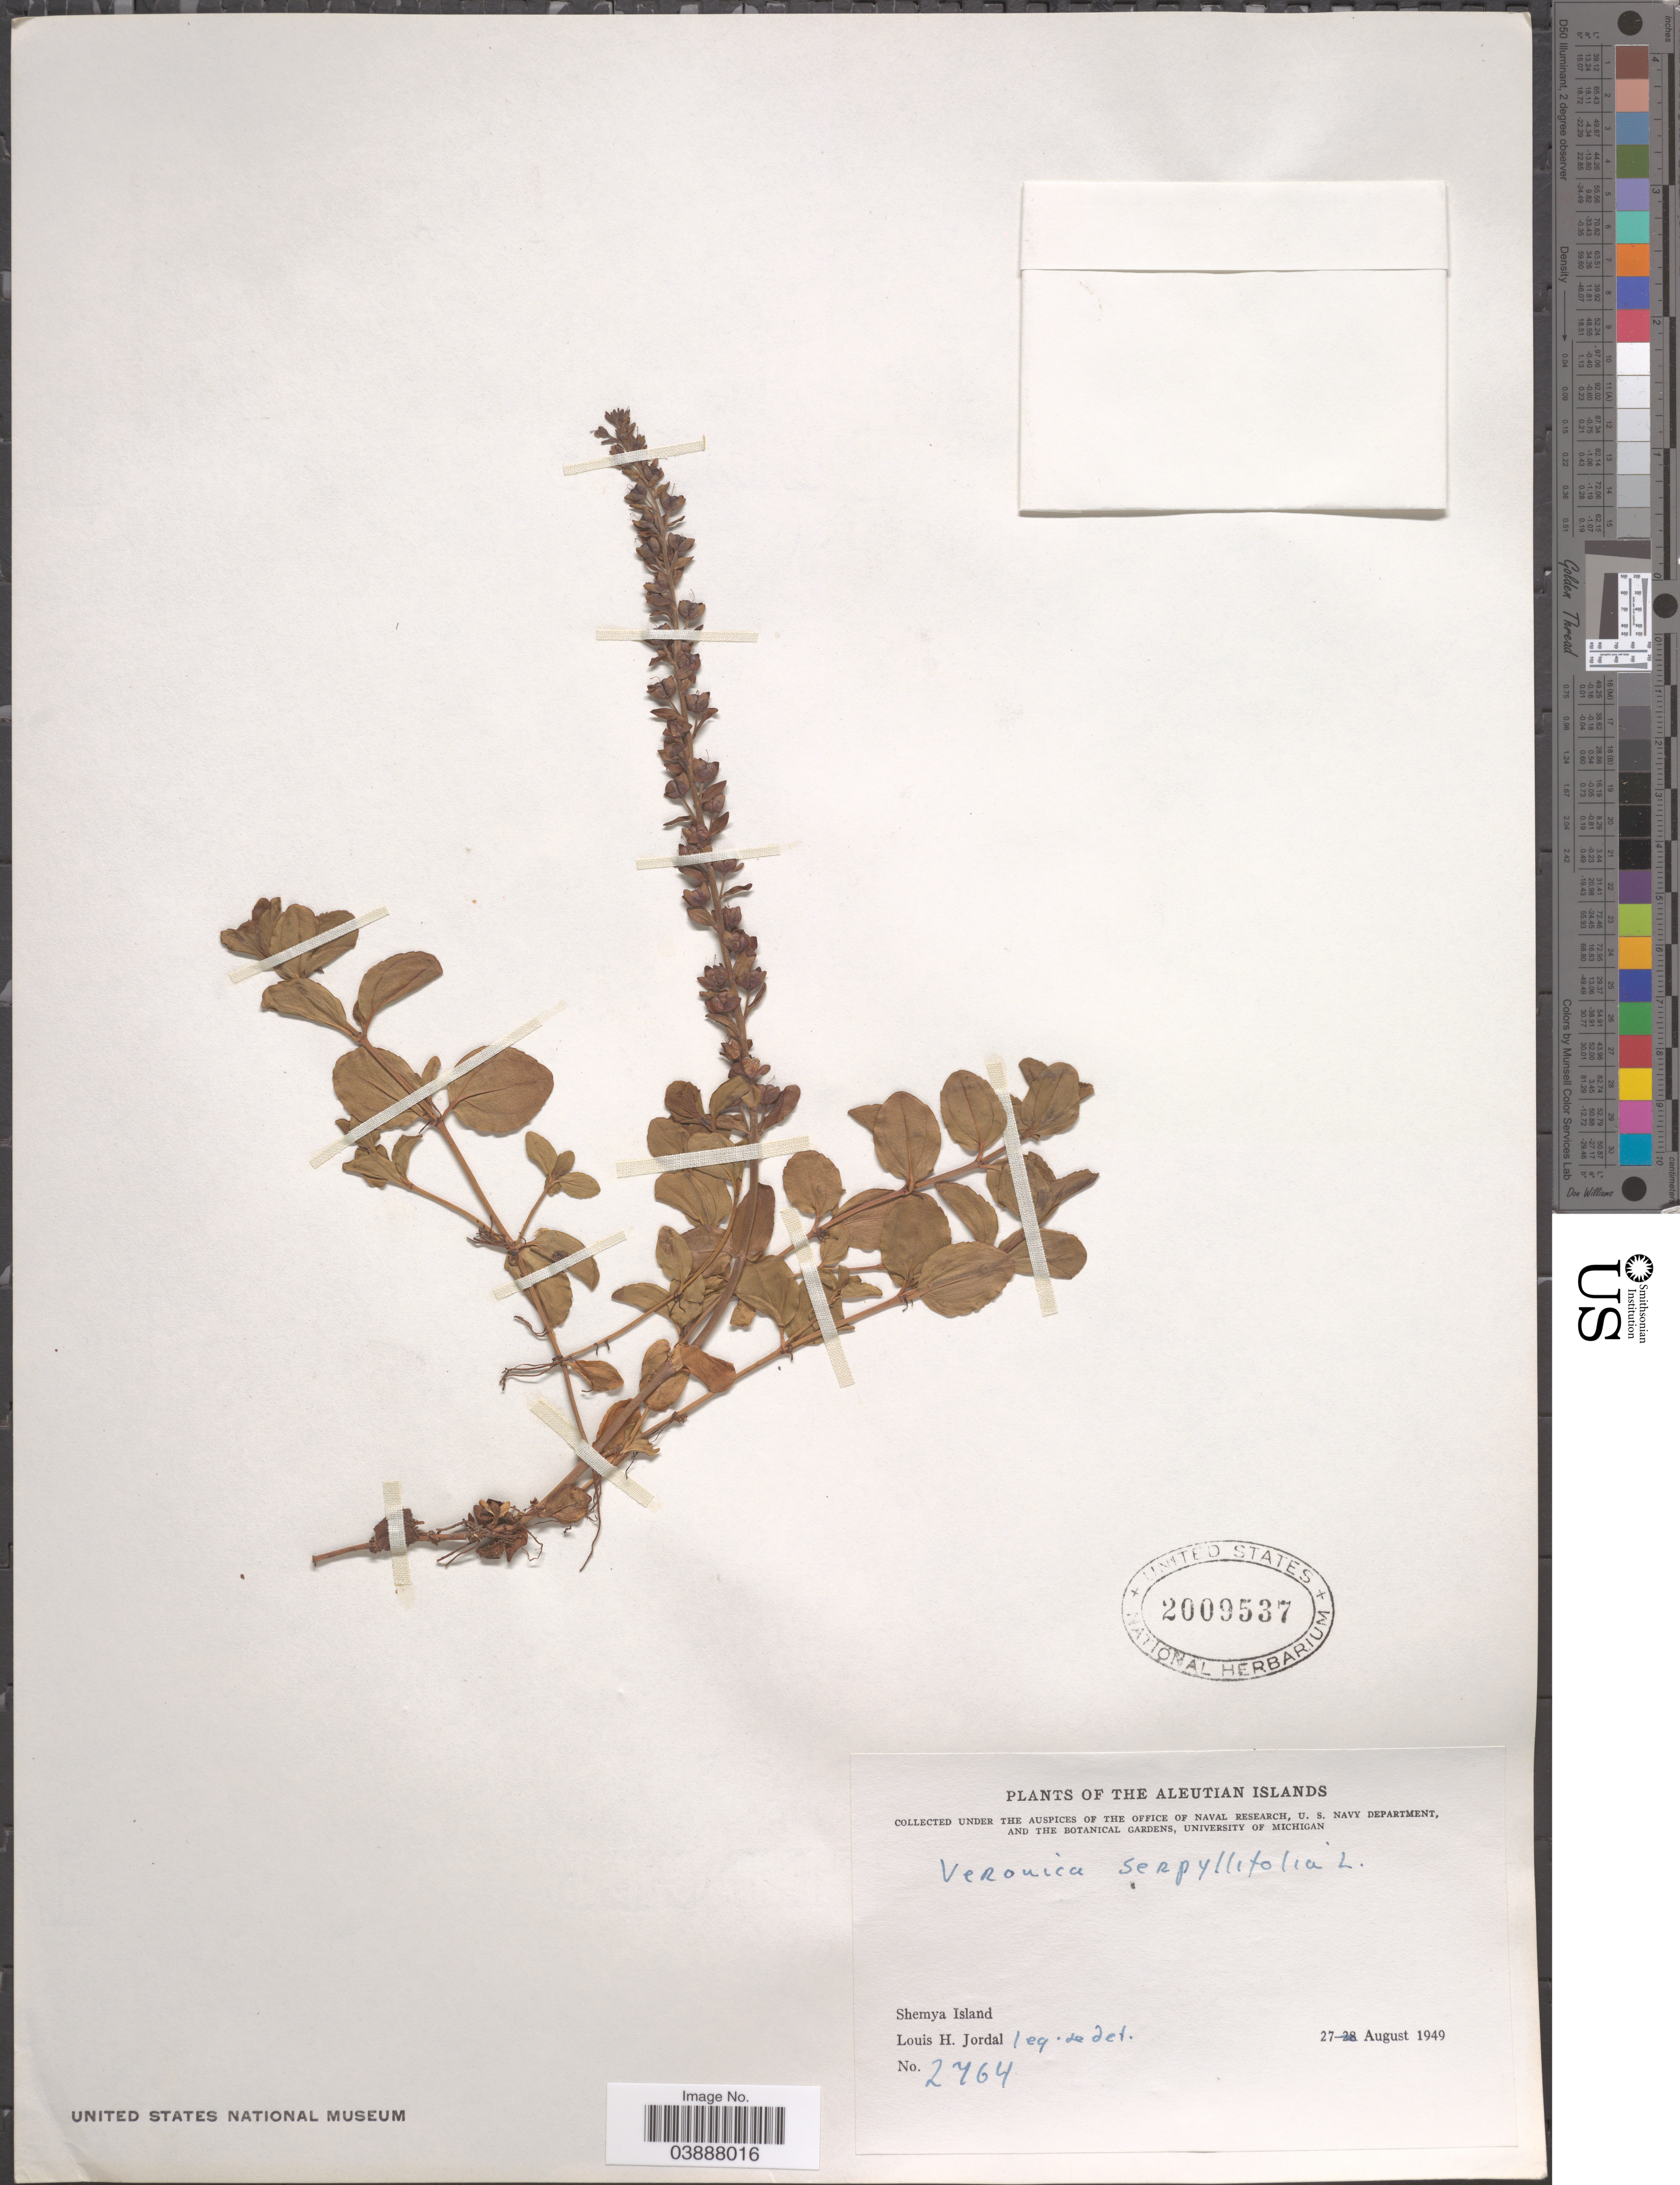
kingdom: Plantae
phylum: Tracheophyta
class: Magnoliopsida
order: Lamiales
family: Plantaginaceae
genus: Veronica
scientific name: Veronica serpyllifolia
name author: L.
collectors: L. Jordal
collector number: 2764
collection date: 1949-08-27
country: United States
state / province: Alaska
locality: Aleutian Islands. Shemya Island.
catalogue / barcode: US 2009537